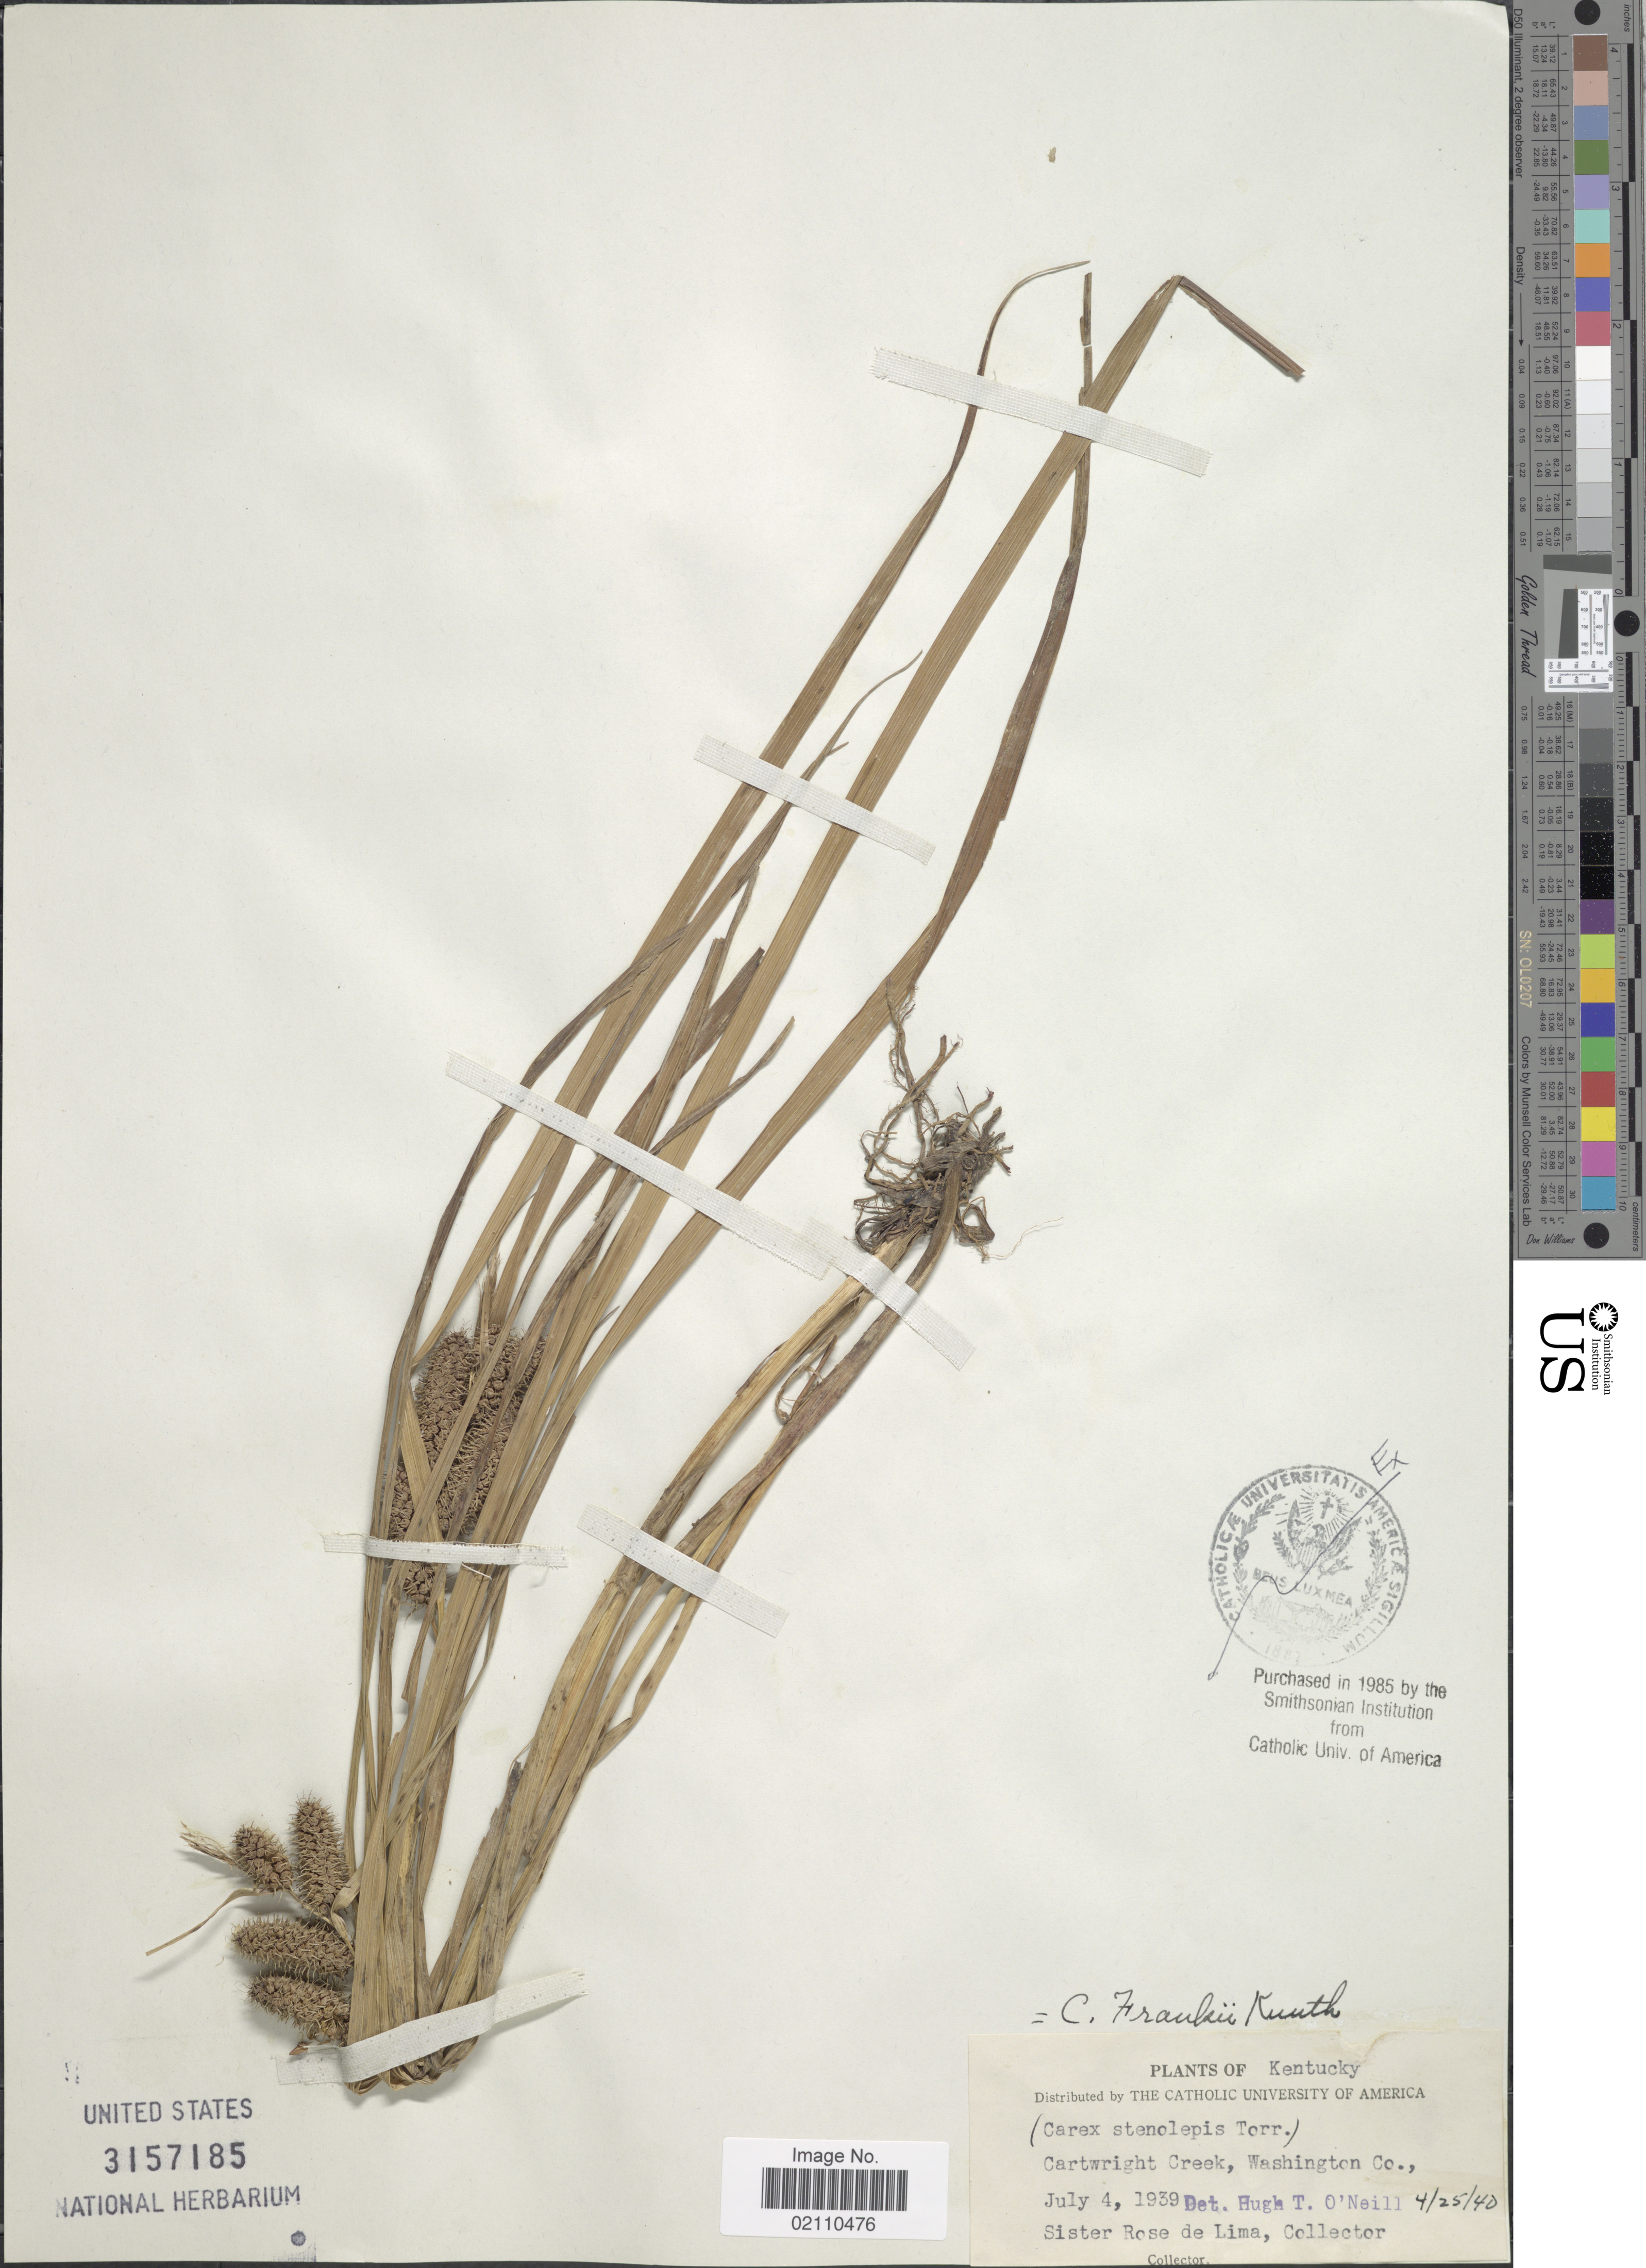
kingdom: Plantae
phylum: Tracheophyta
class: Liliopsida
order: Poales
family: Cyperaceae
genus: Carex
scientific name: Carex frankii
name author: Kunth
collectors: S. Lima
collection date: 1939-07-04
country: United States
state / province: Kentucky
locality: Cartwright Creek, Washington Co.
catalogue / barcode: US 3157185